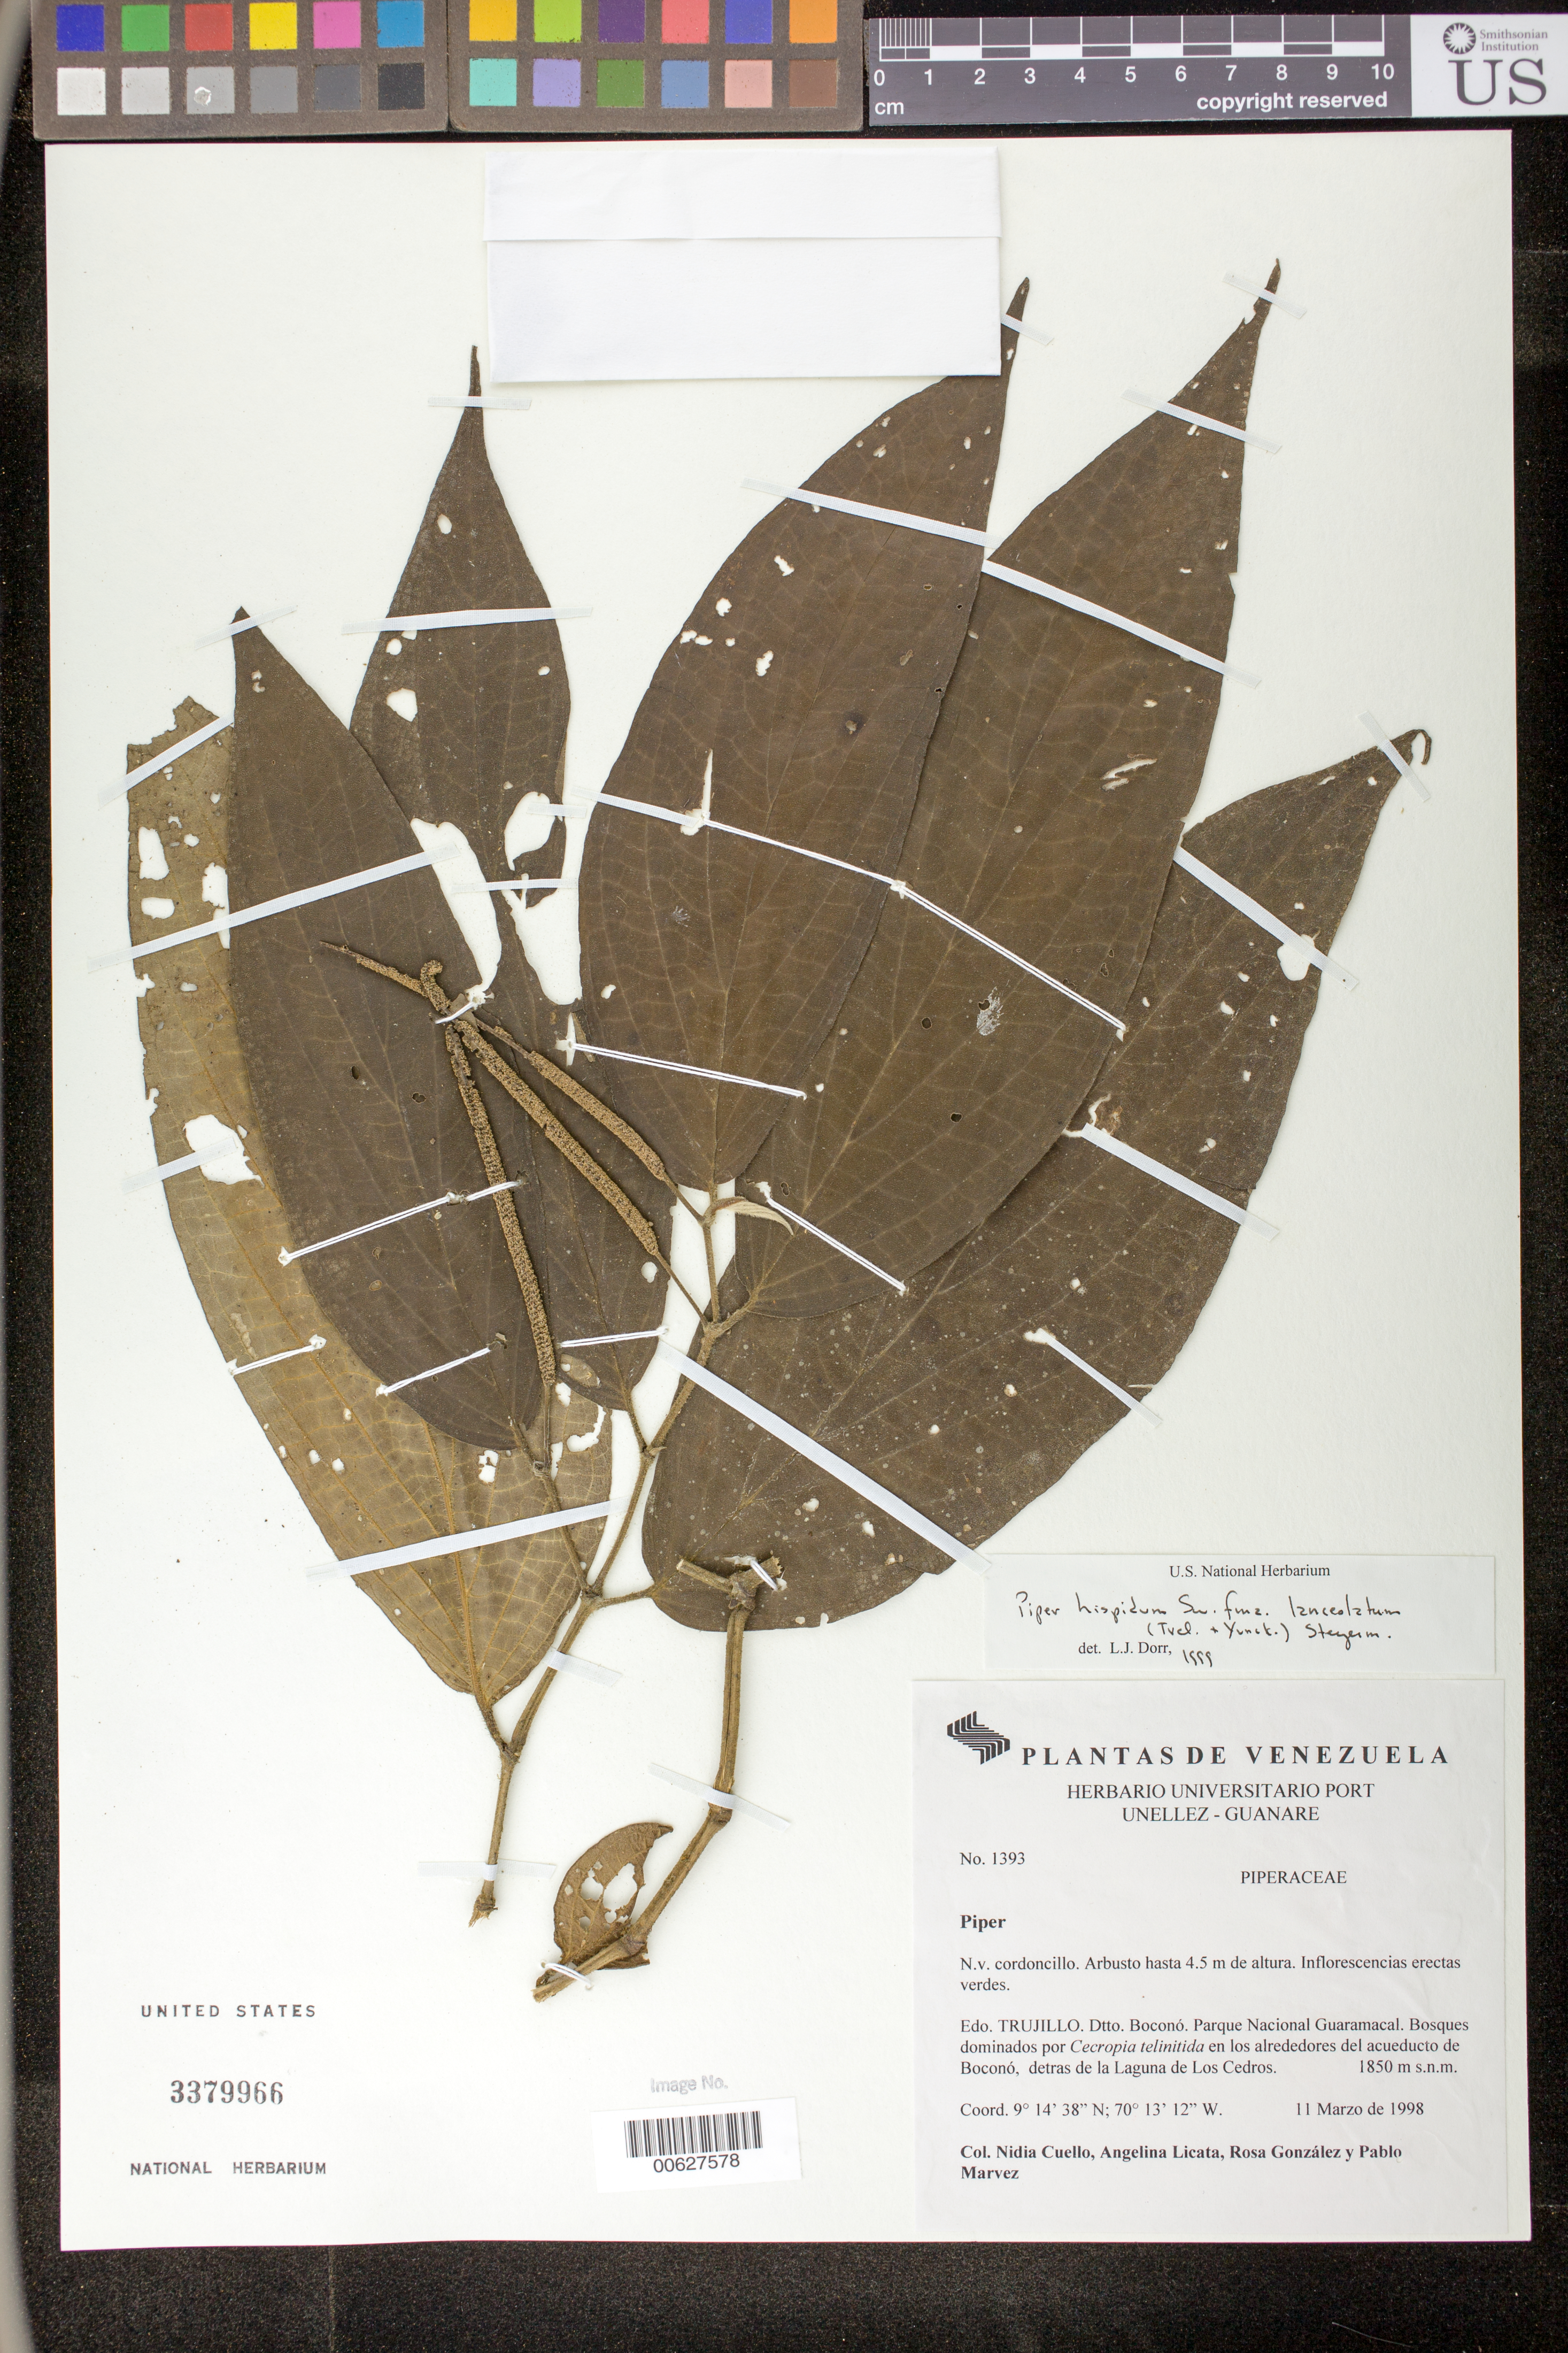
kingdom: Plantae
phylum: Tracheophyta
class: Magnoliopsida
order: Piperales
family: Piperaceae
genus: Piper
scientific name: Piper hispidum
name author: Sw.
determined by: Dorr, L. J., (BOT), Smithsonian Institution - National Museum of Natural History (UNITED STATES)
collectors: N. L. Cuello, A. Licata, R. González & P. Marvez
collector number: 1393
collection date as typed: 11 Mar 1998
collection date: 1998-03-11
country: Venezuela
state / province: Trujillo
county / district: Boconó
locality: Parque Nacional Guaramacal, en los alrededores del acueducto de Boconó, dentras de la Laguna de Los Cedros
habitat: Bosques dominados por Cecropia telinitida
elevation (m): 1850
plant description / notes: Common name: Cordoncillo; PORT, US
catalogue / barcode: US 3379966